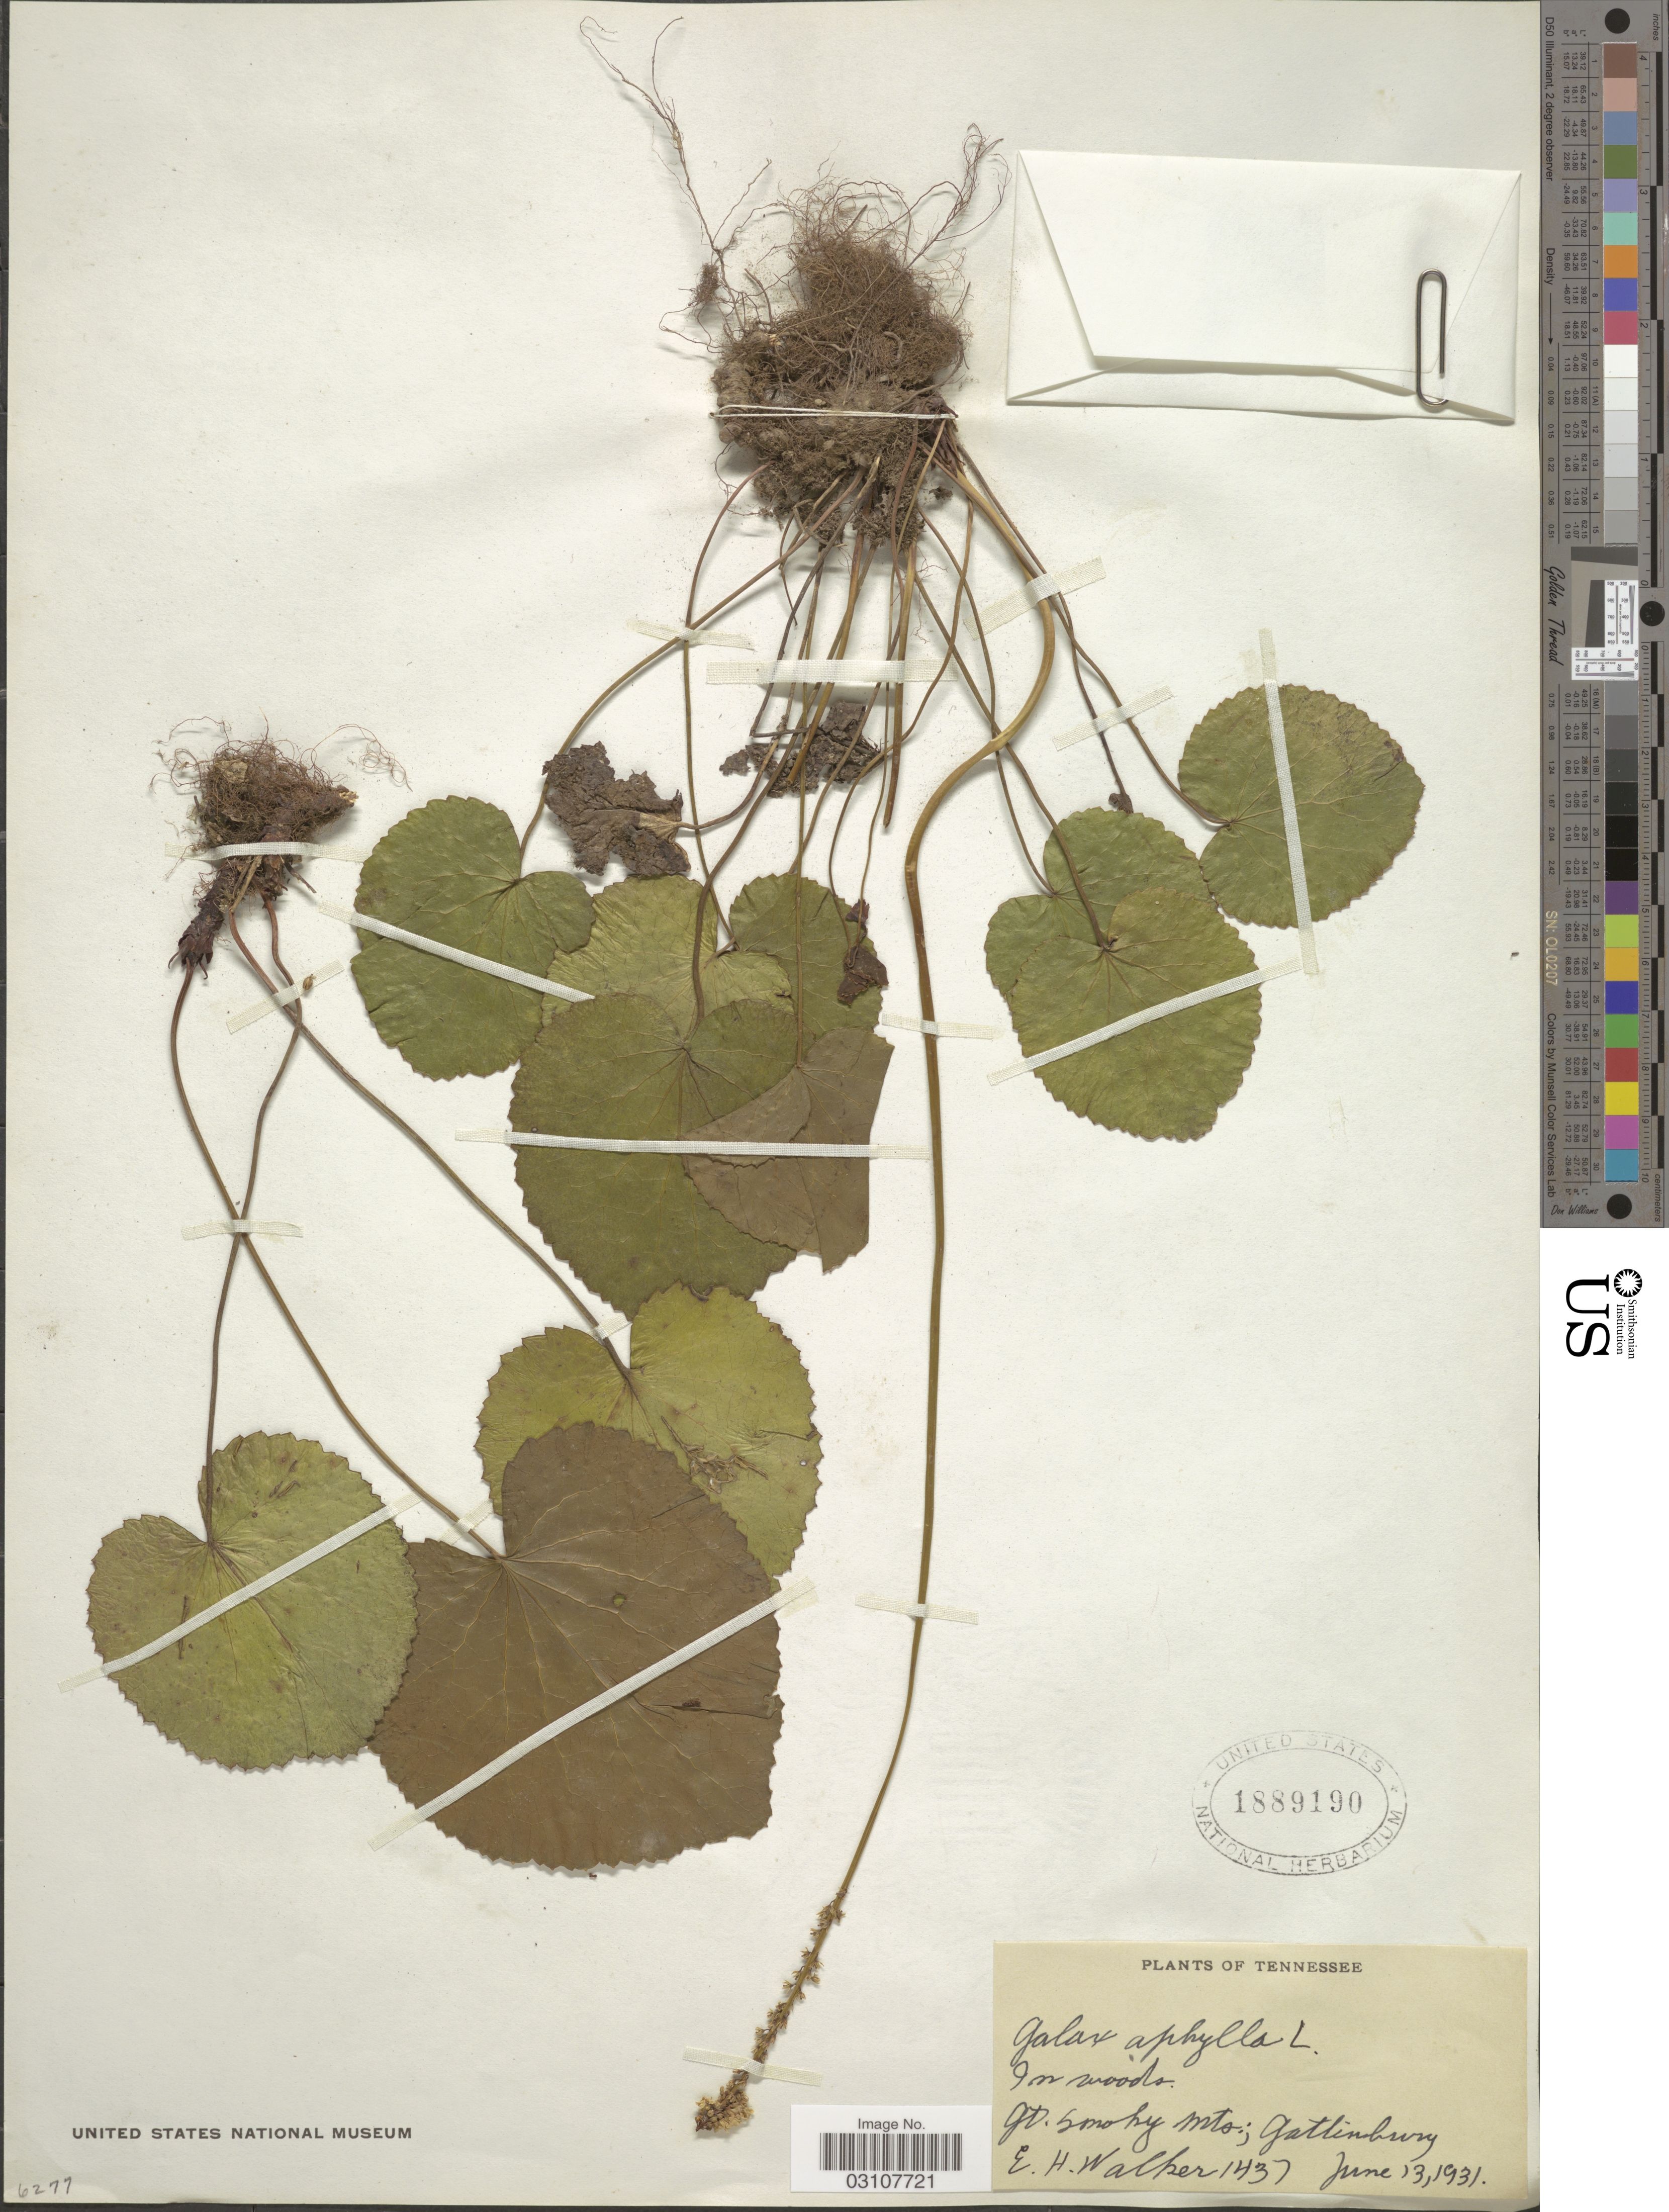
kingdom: Plantae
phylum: Tracheophyta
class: Magnoliopsida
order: Ericales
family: Diapensiaceae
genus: Galax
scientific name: Galax urceolata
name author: (Poir.) Brummitt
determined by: Gaynor, Michelle L., (FLAS), University of Florida (UNITED STATES)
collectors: E. H. Walker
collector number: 1437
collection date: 1931-06-13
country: United States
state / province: Tennessee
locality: Gt. Smoky Mts; Gatlinburg.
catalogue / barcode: US 1889190